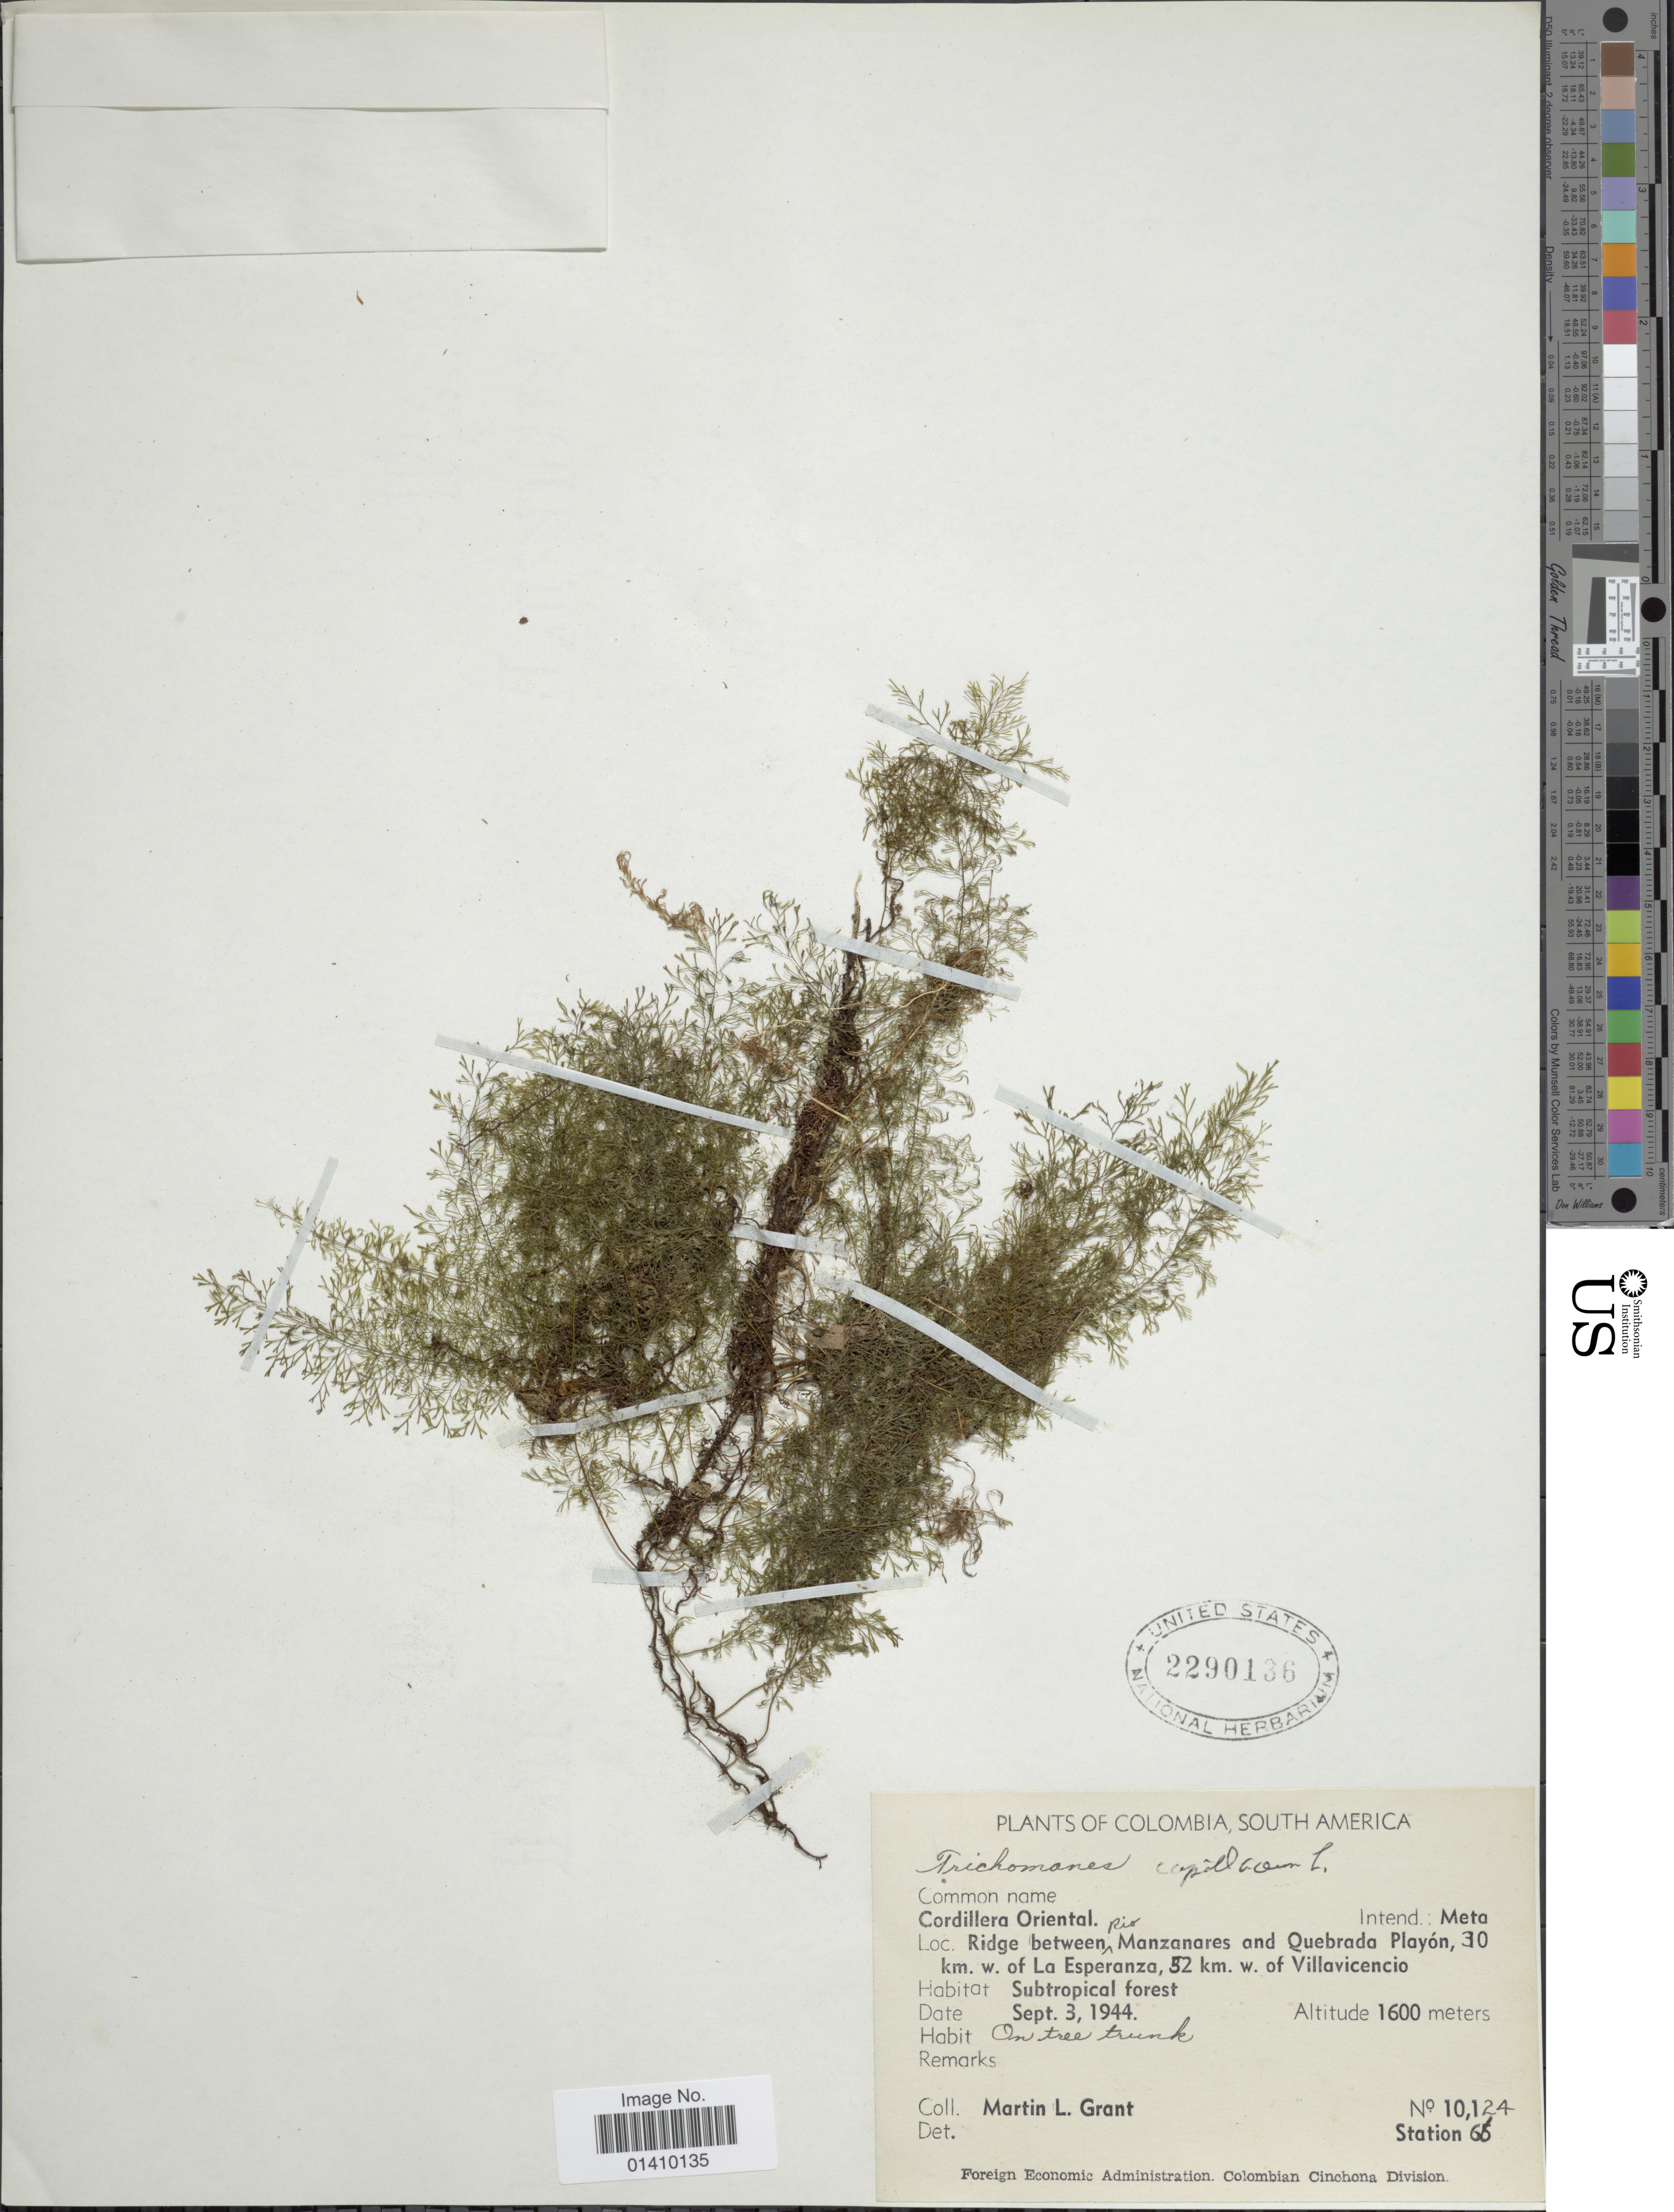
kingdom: Plantae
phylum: Tracheophyta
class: Polypodiopsida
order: Hymenophyllales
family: Hymenophyllaceae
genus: Polyphlebium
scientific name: Polyphlebium capillaceum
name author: (L.) Ebihara & Dubuisson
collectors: M. L. Grant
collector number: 10124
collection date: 1944-09-03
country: Colombia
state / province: Meta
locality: Cordillera Oriental, Ridge between Rio Manzanares and Quebrada Playon, 30 km w. of la Esperanza, 52 km. w. of Villavicencio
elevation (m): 1600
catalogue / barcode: US 2290136